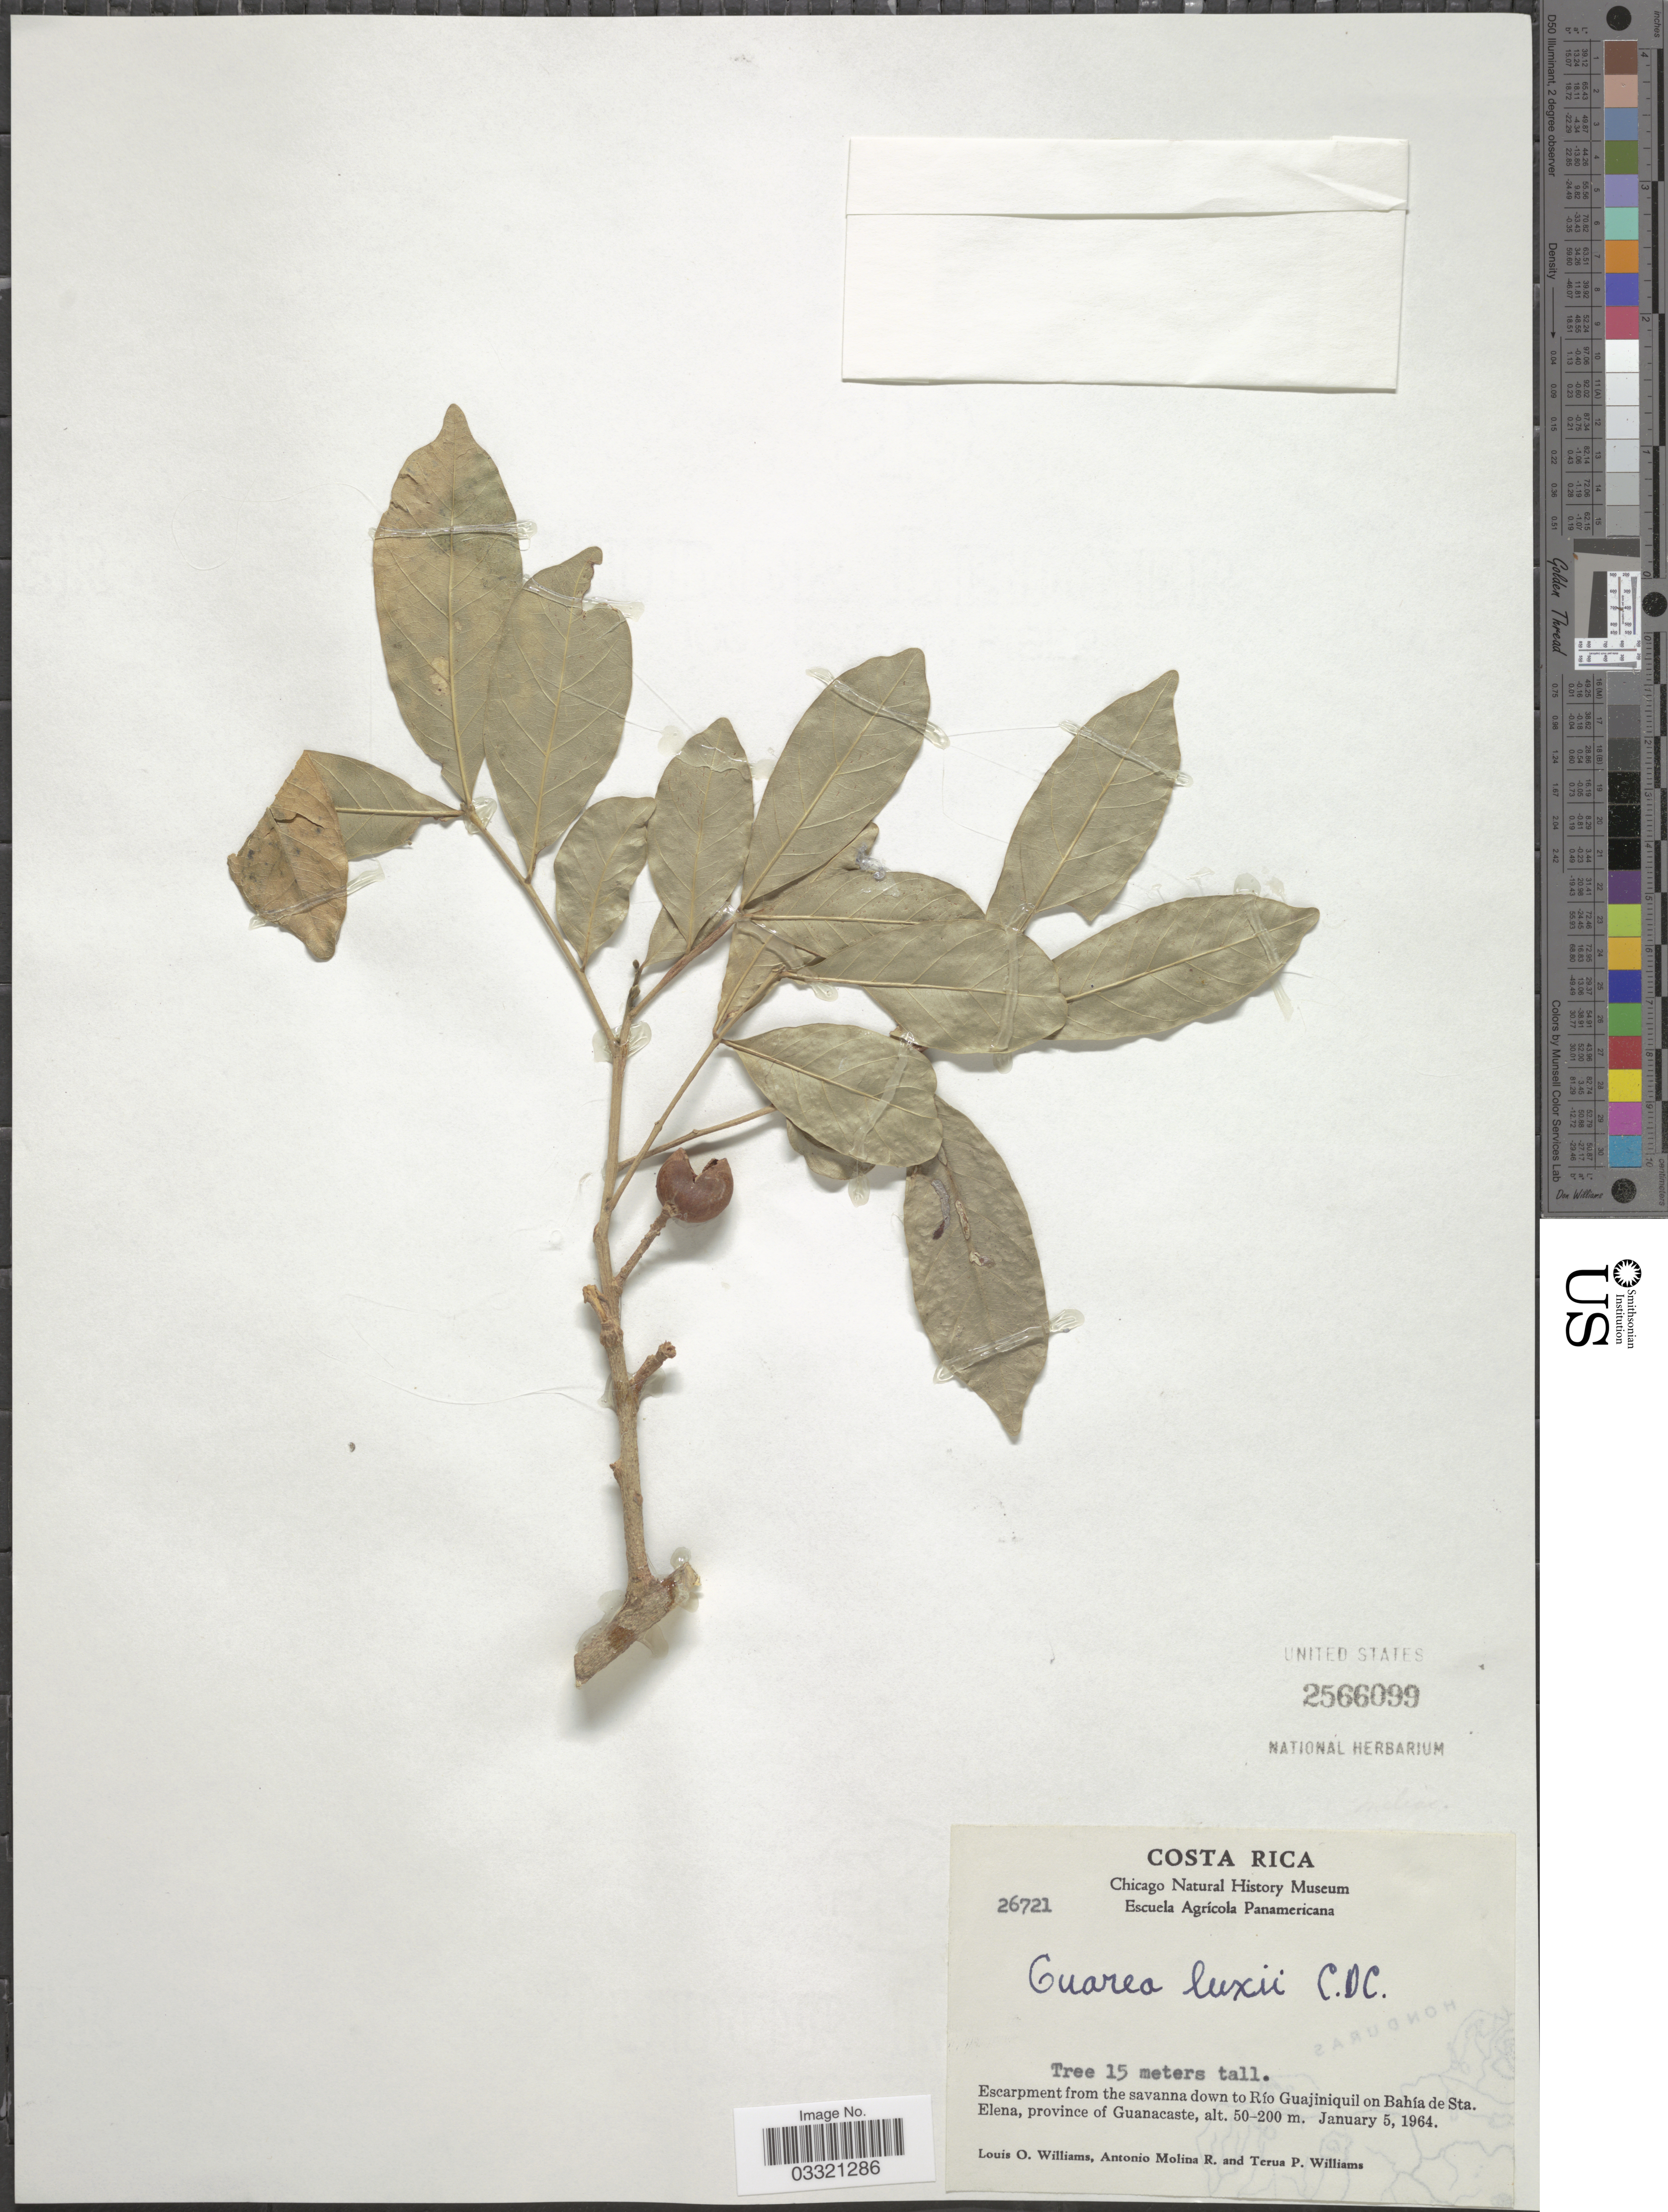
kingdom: Plantae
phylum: Tracheophyta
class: Magnoliopsida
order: Sapindales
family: Meliaceae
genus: Guarea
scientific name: Guarea luxii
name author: C. DC.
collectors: L. O. Williams, A. Molina R. & T. Williams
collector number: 26721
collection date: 1964-01-05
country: Costa Rica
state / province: Guanacaste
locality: Escarpment from the savanna down to Río Guanjiniquil on Bahía de Sta. Elena.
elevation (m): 50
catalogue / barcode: US 2566099